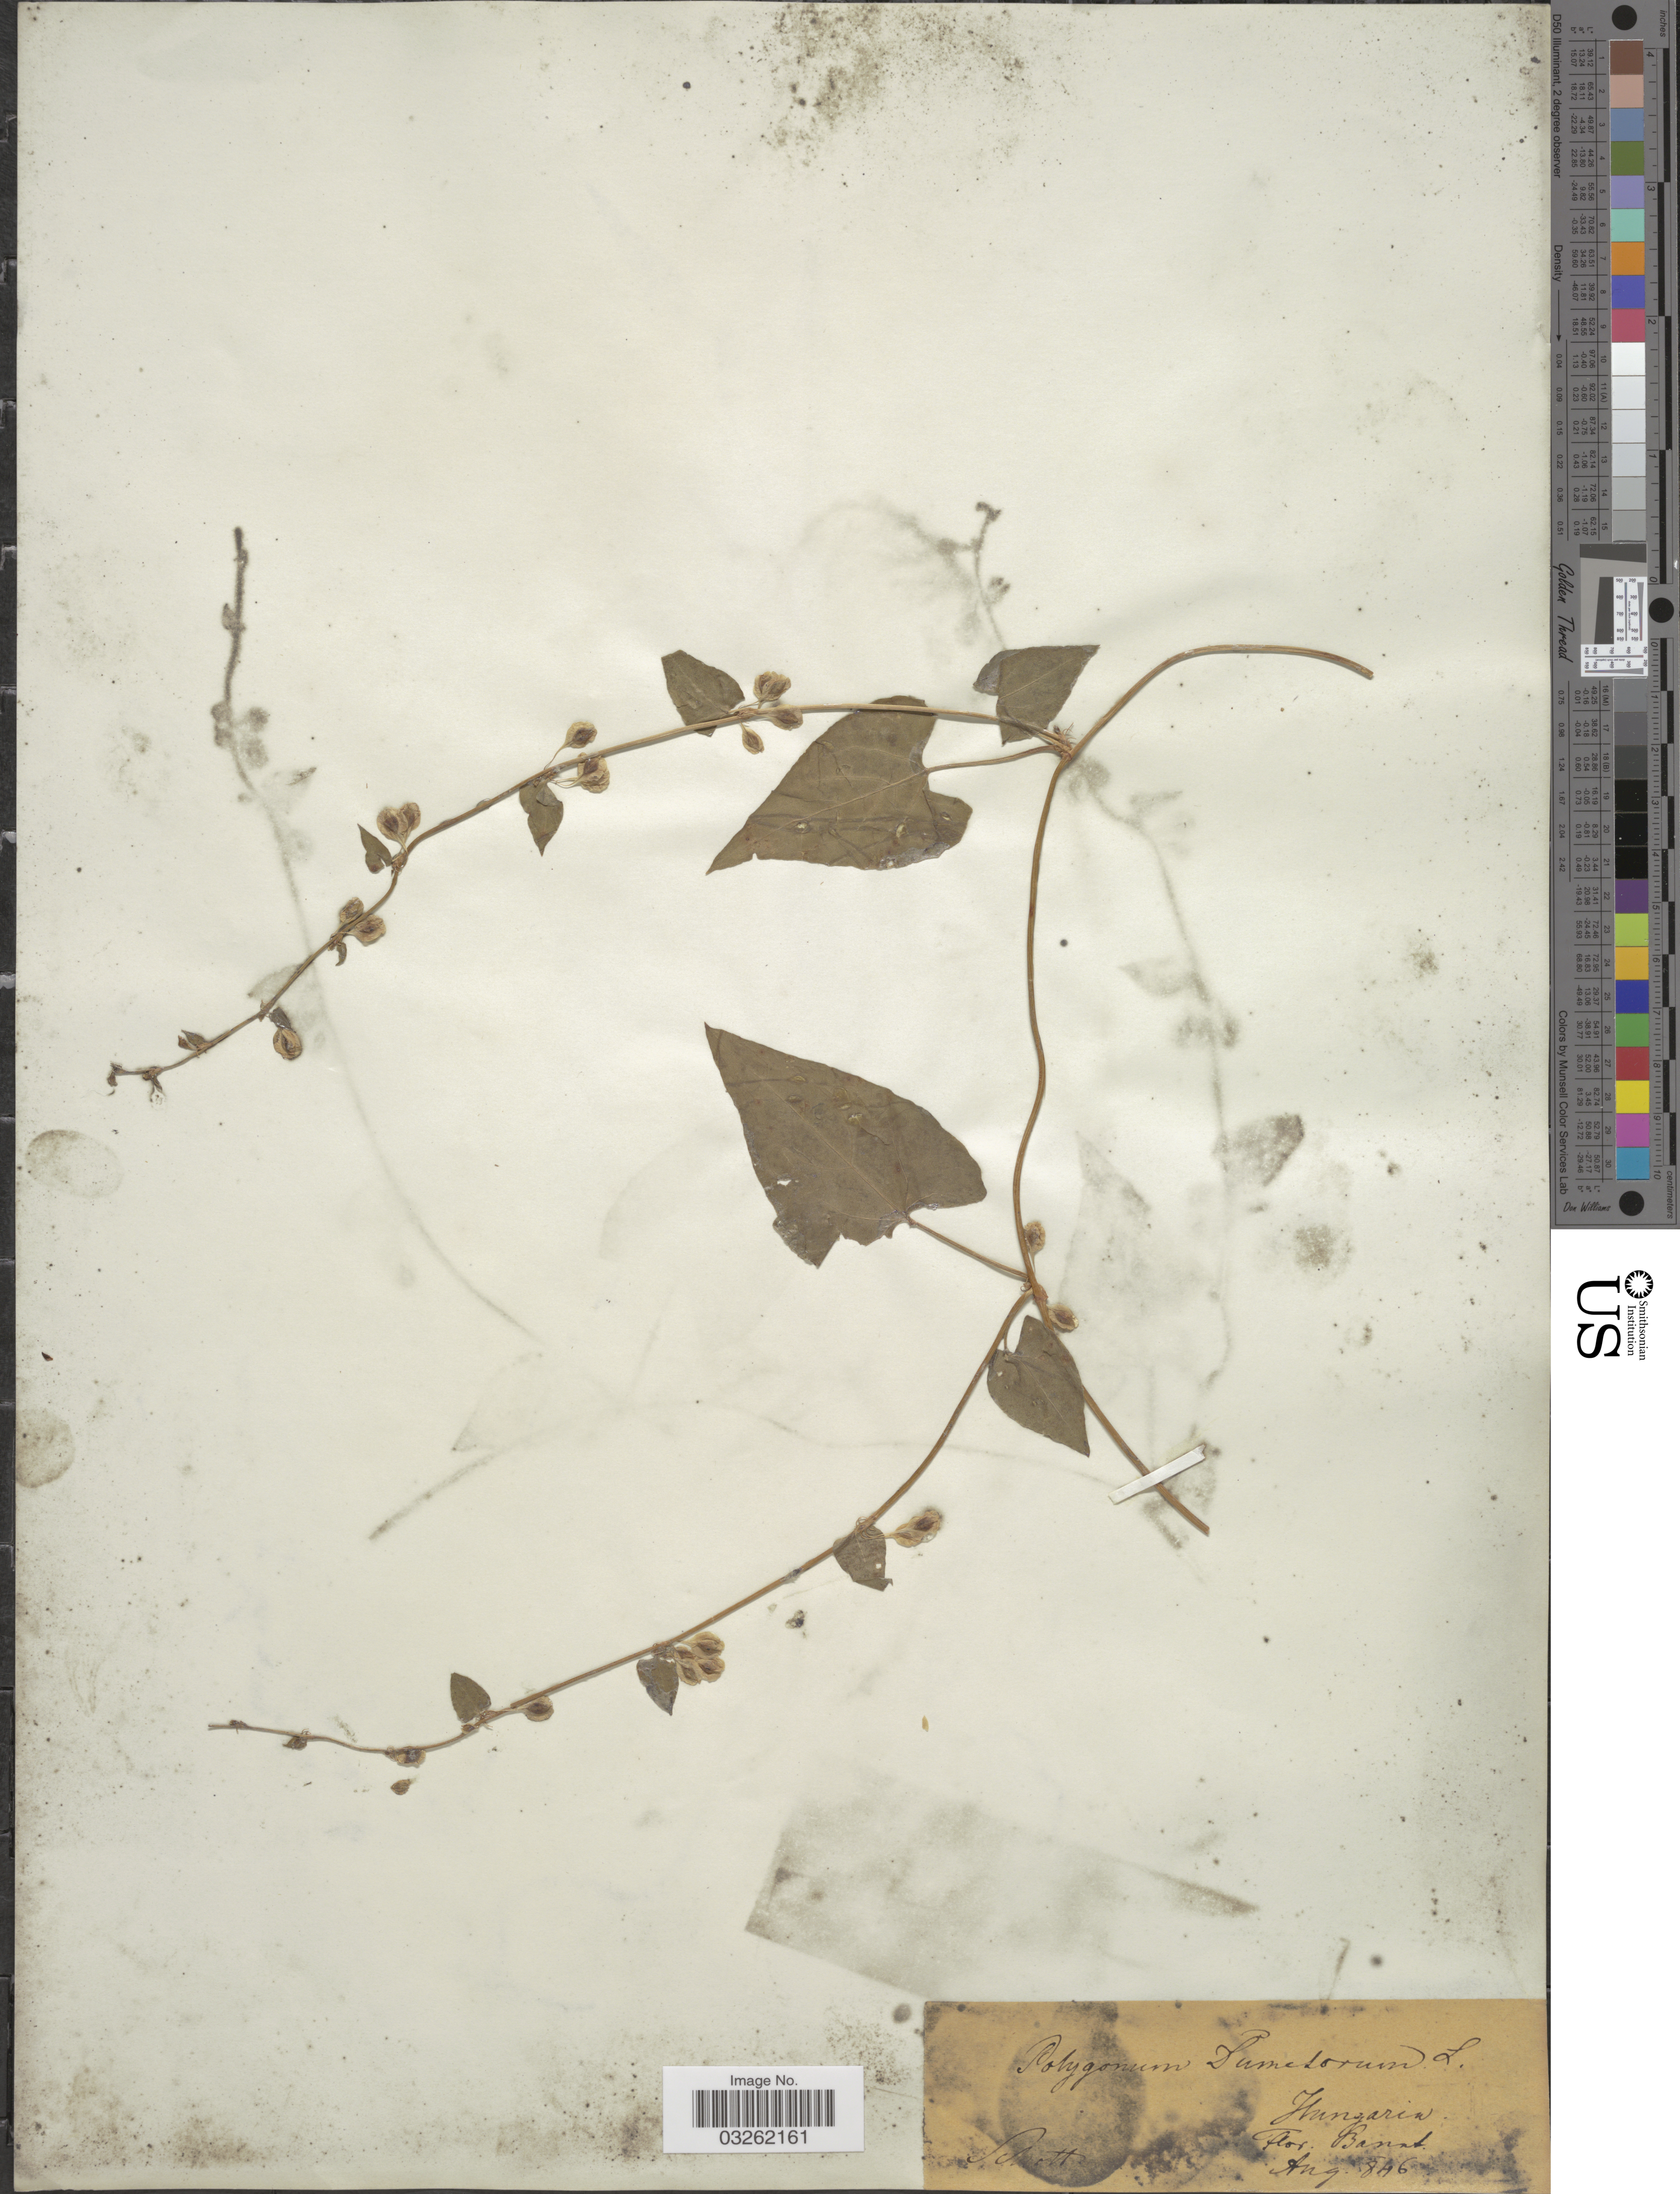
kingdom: Plantae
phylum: Tracheophyta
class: Magnoliopsida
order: Caryophyllales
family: Polygonaceae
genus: Fallopia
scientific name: Fallopia dumetorum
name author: (L.) Holub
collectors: Schott, --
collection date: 1846-08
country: Hungary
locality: Banat.